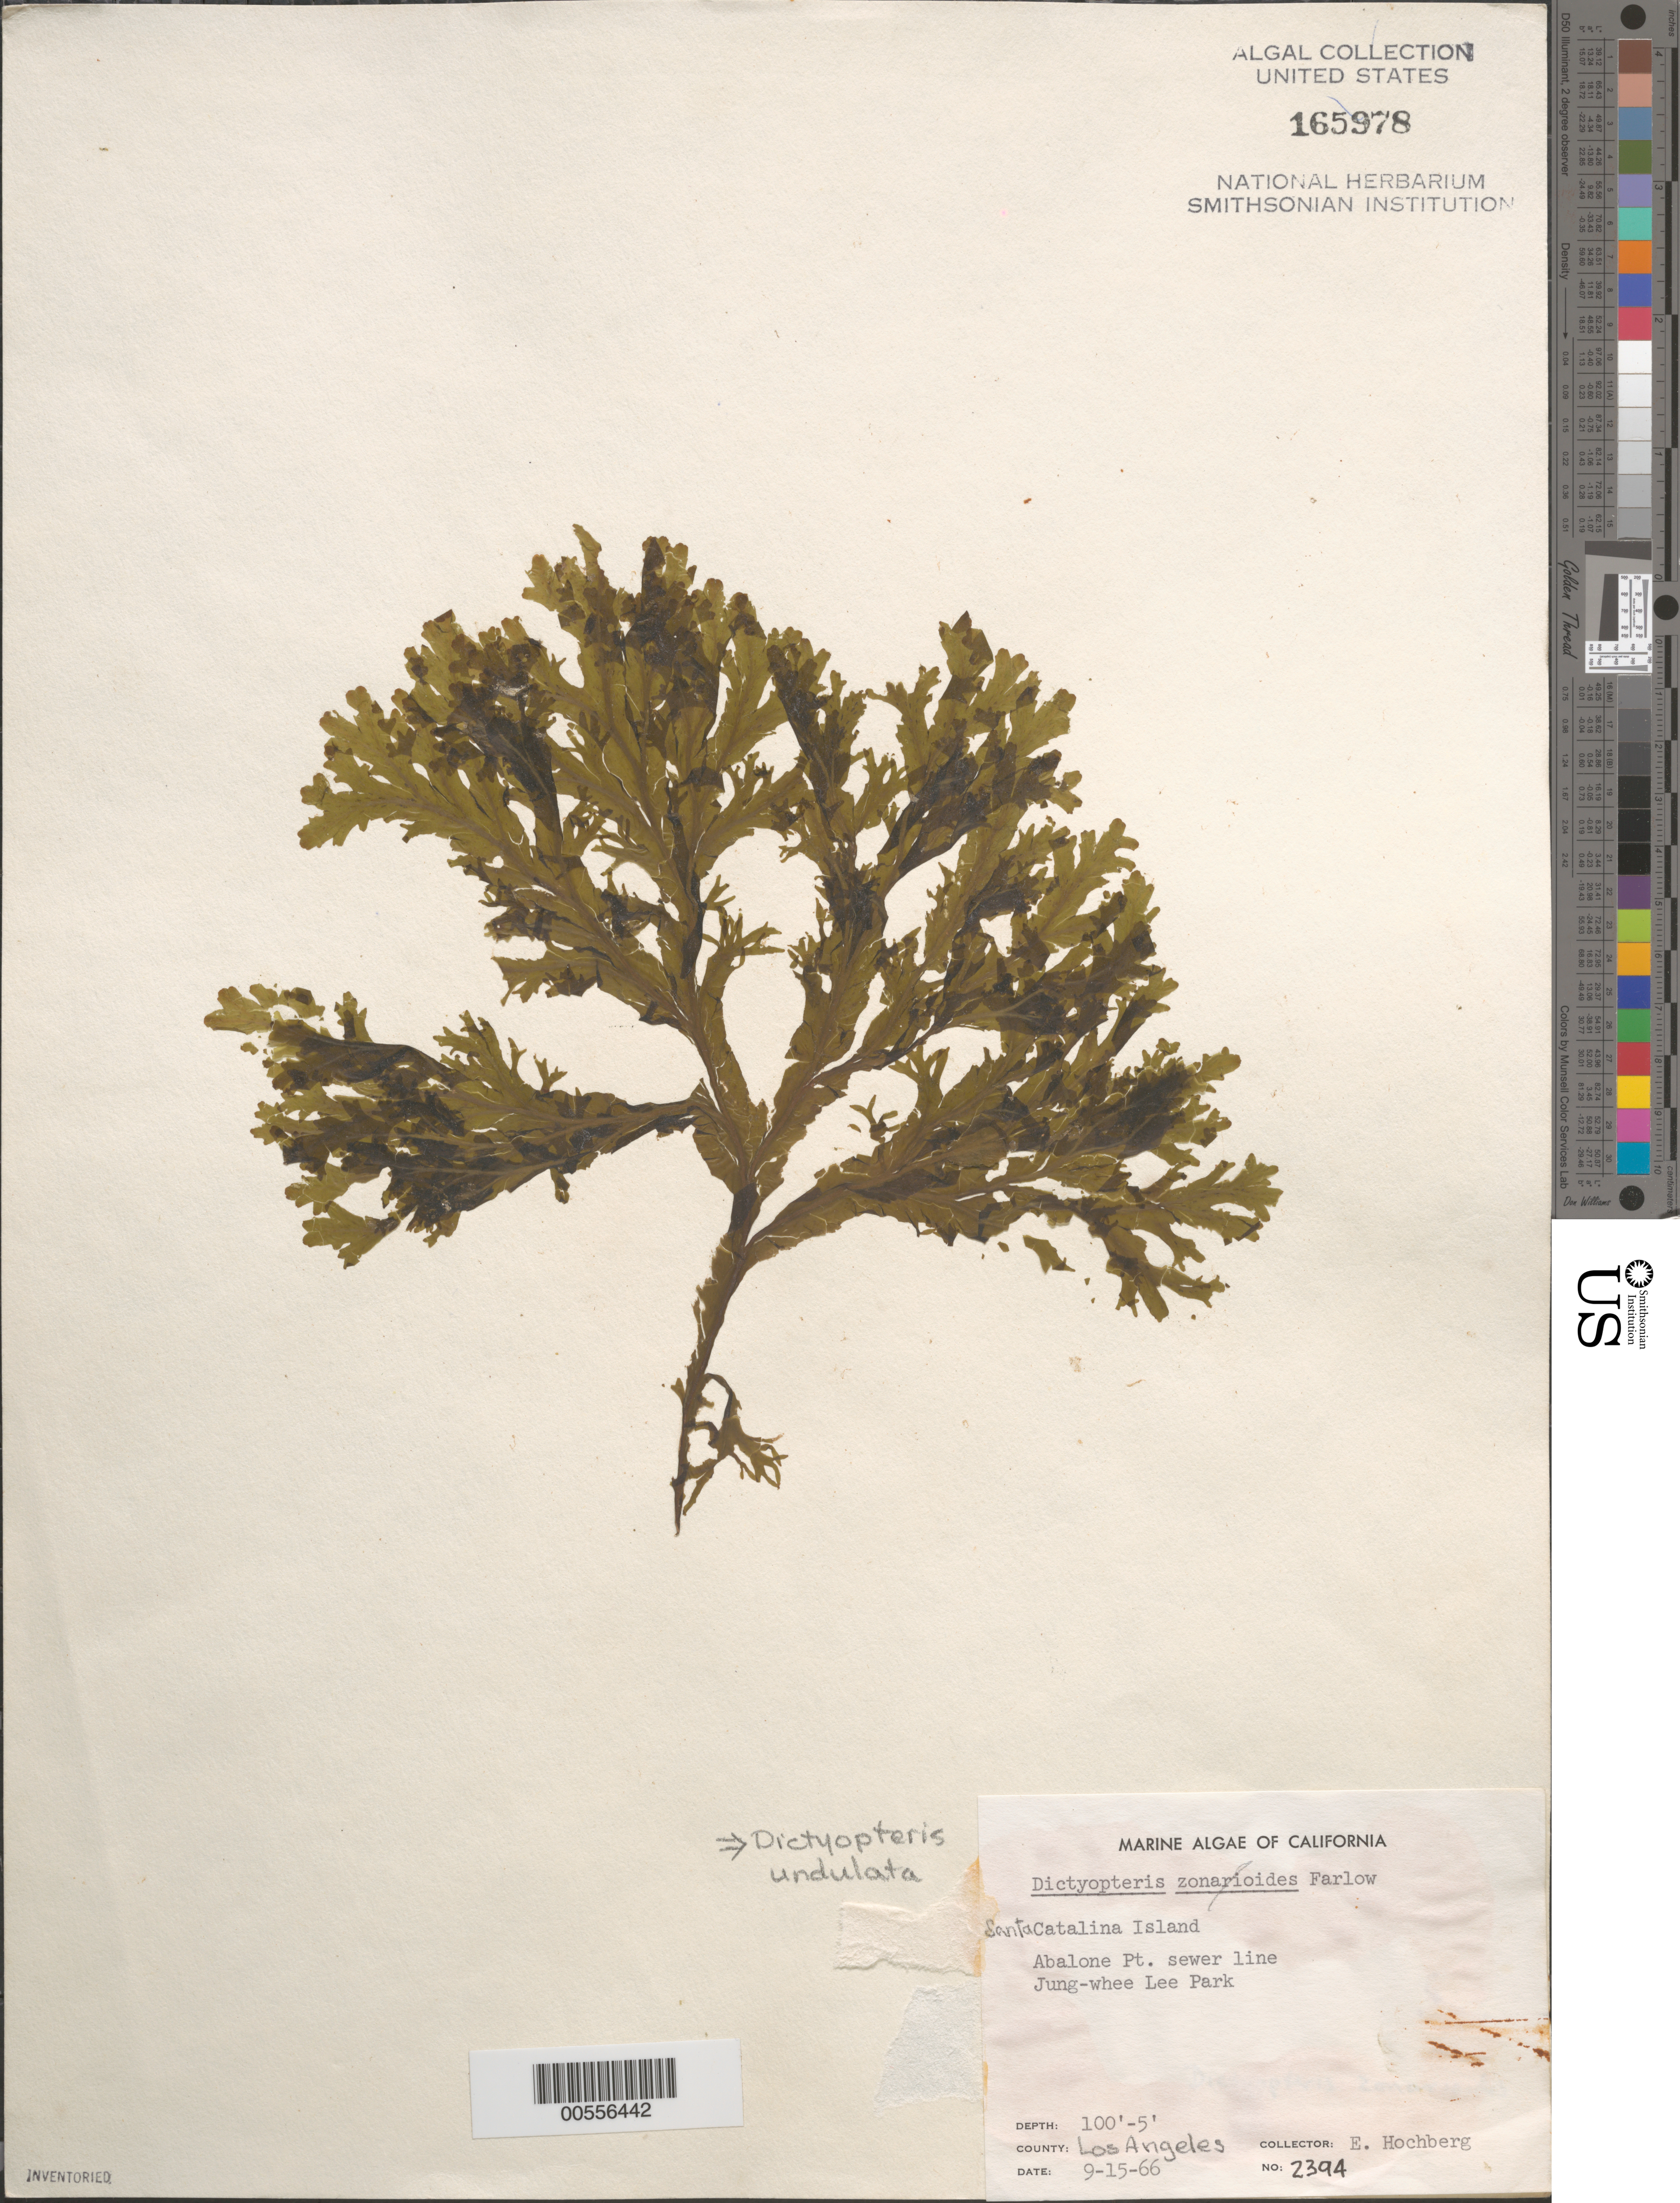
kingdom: Chromista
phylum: Ochrophyta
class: Phaeophyceae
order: Dictyotales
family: Dictyotaceae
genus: Dictyopteris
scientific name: Dictyopteris undulata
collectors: E. Hochberg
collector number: Neushul 2394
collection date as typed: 15 Sep 1966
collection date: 1966-09-15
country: United States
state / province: California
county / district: Los Angeles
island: Santa Catalina Island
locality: Abalone Point, Jung-whee Lee Park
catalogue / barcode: US 165978